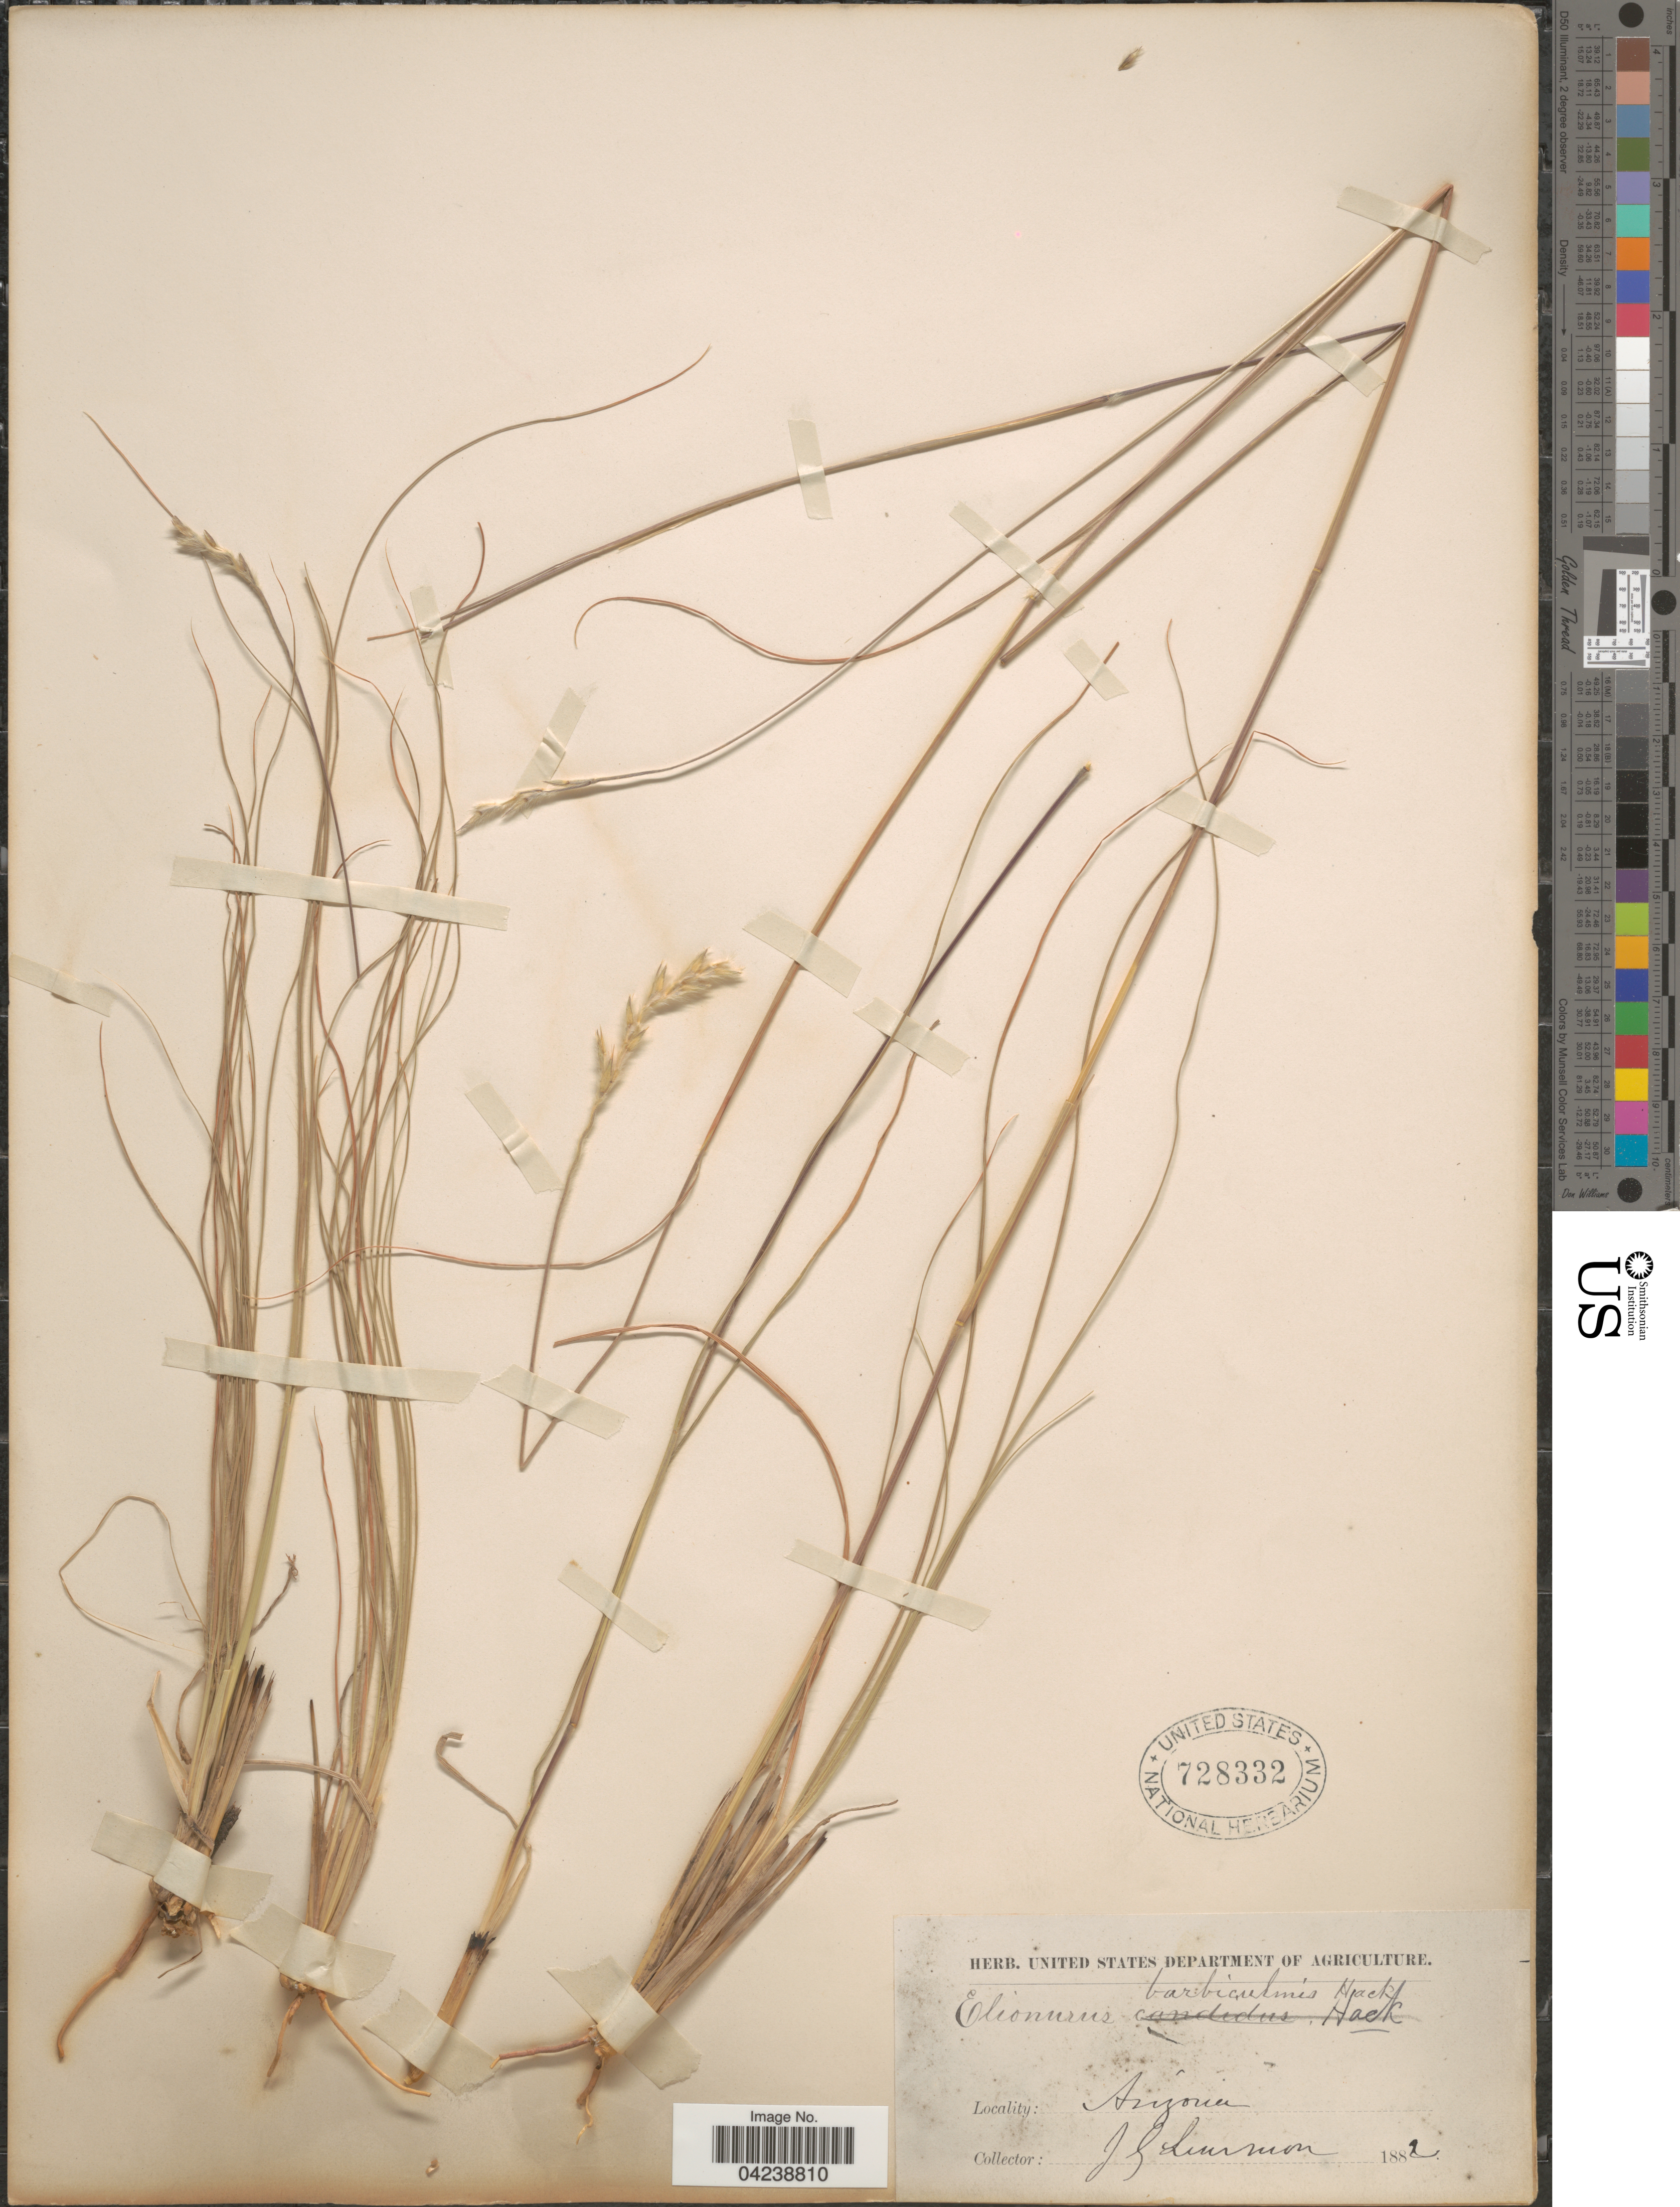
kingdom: Plantae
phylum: Tracheophyta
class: Liliopsida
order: Poales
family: Poaceae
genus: Elionurus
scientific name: Elionurus barbiculmis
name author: Hack. in A. DC.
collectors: J. Lemmon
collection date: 1882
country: United States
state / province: Arizona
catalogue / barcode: US 728332